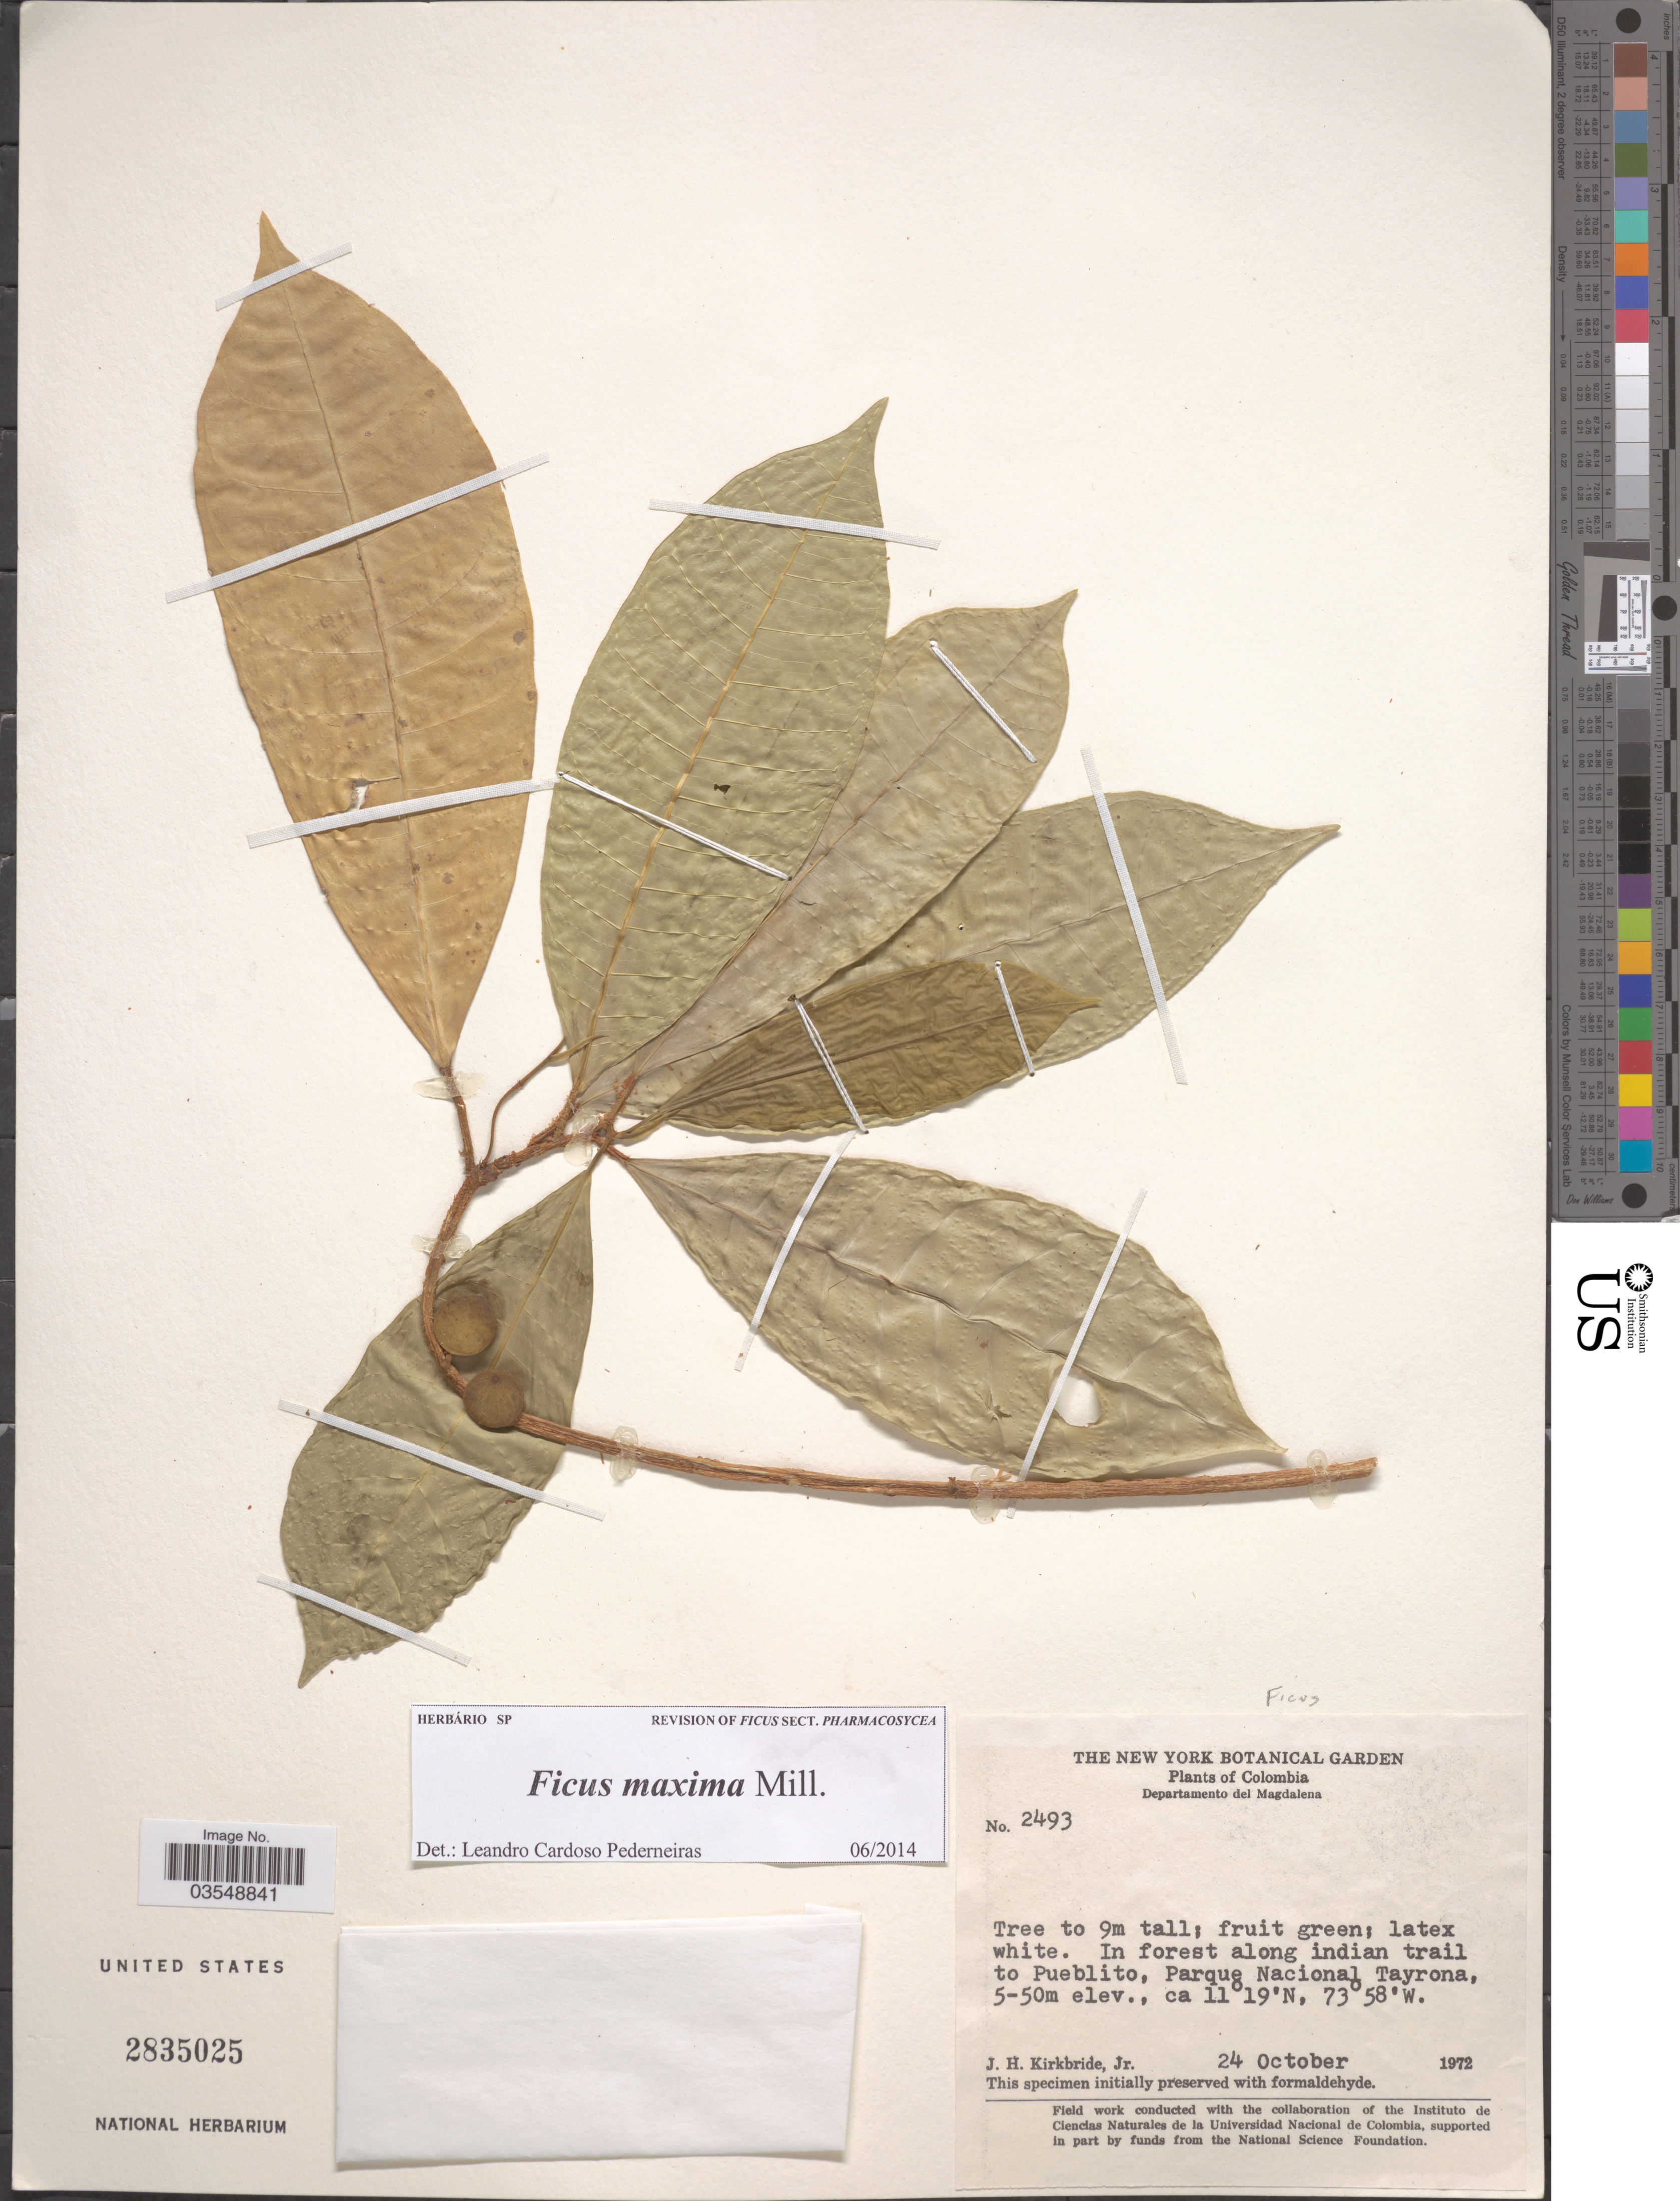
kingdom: Plantae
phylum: Tracheophyta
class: Magnoliopsida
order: Rosales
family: Moraceae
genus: Ficus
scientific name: Ficus maxima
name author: Mill.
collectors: J. H. Kirkbride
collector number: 2493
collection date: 1972-10-24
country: Colombia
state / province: Magdalena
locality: Departamento del Magdalena. In forest along indian trail to Pueblito, Parque Nacional Tayrona.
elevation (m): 5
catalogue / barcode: US 2835025